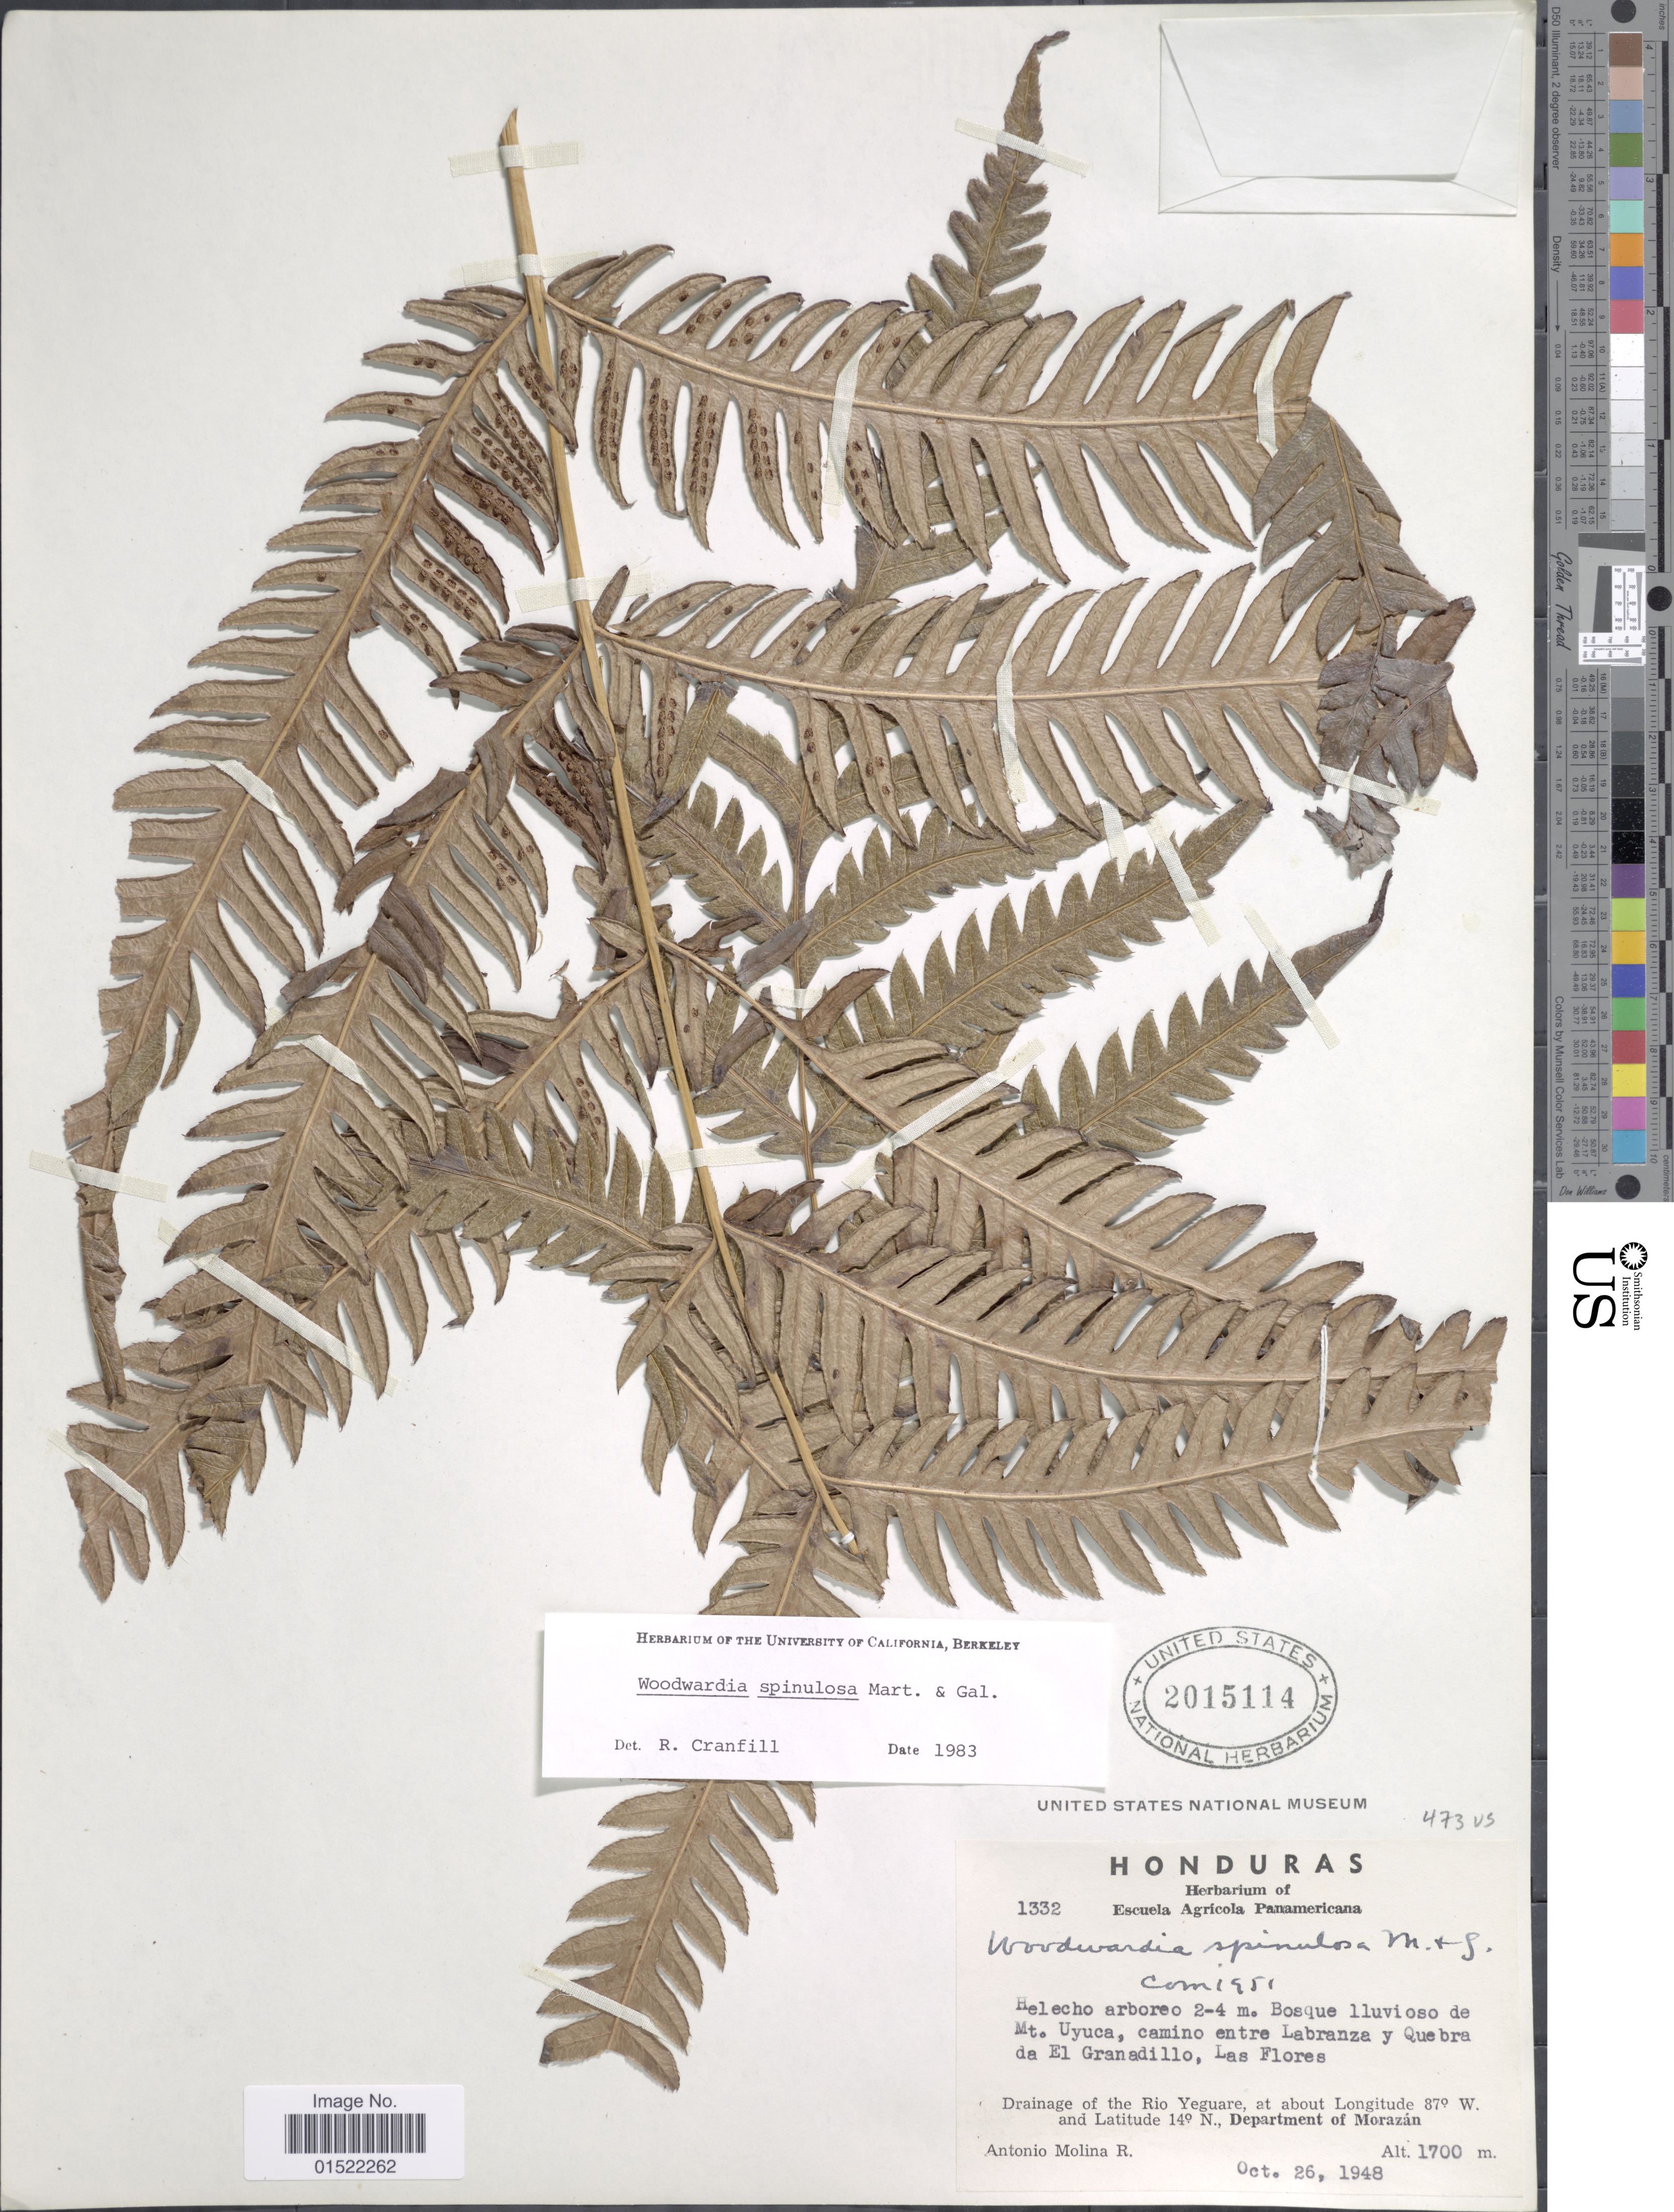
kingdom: Plantae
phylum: Tracheophyta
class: Polypodiopsida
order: Polypodiales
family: Blechnaceae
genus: Woodwardia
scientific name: Woodwardia spinulosa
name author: M. Martens & Galeotti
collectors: A. Molina R.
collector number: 1332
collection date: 1948-10-26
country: El Salvador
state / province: Morazan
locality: Drainage of the Rio Yeguare, Department of Morazan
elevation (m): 1700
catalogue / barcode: US 2015114